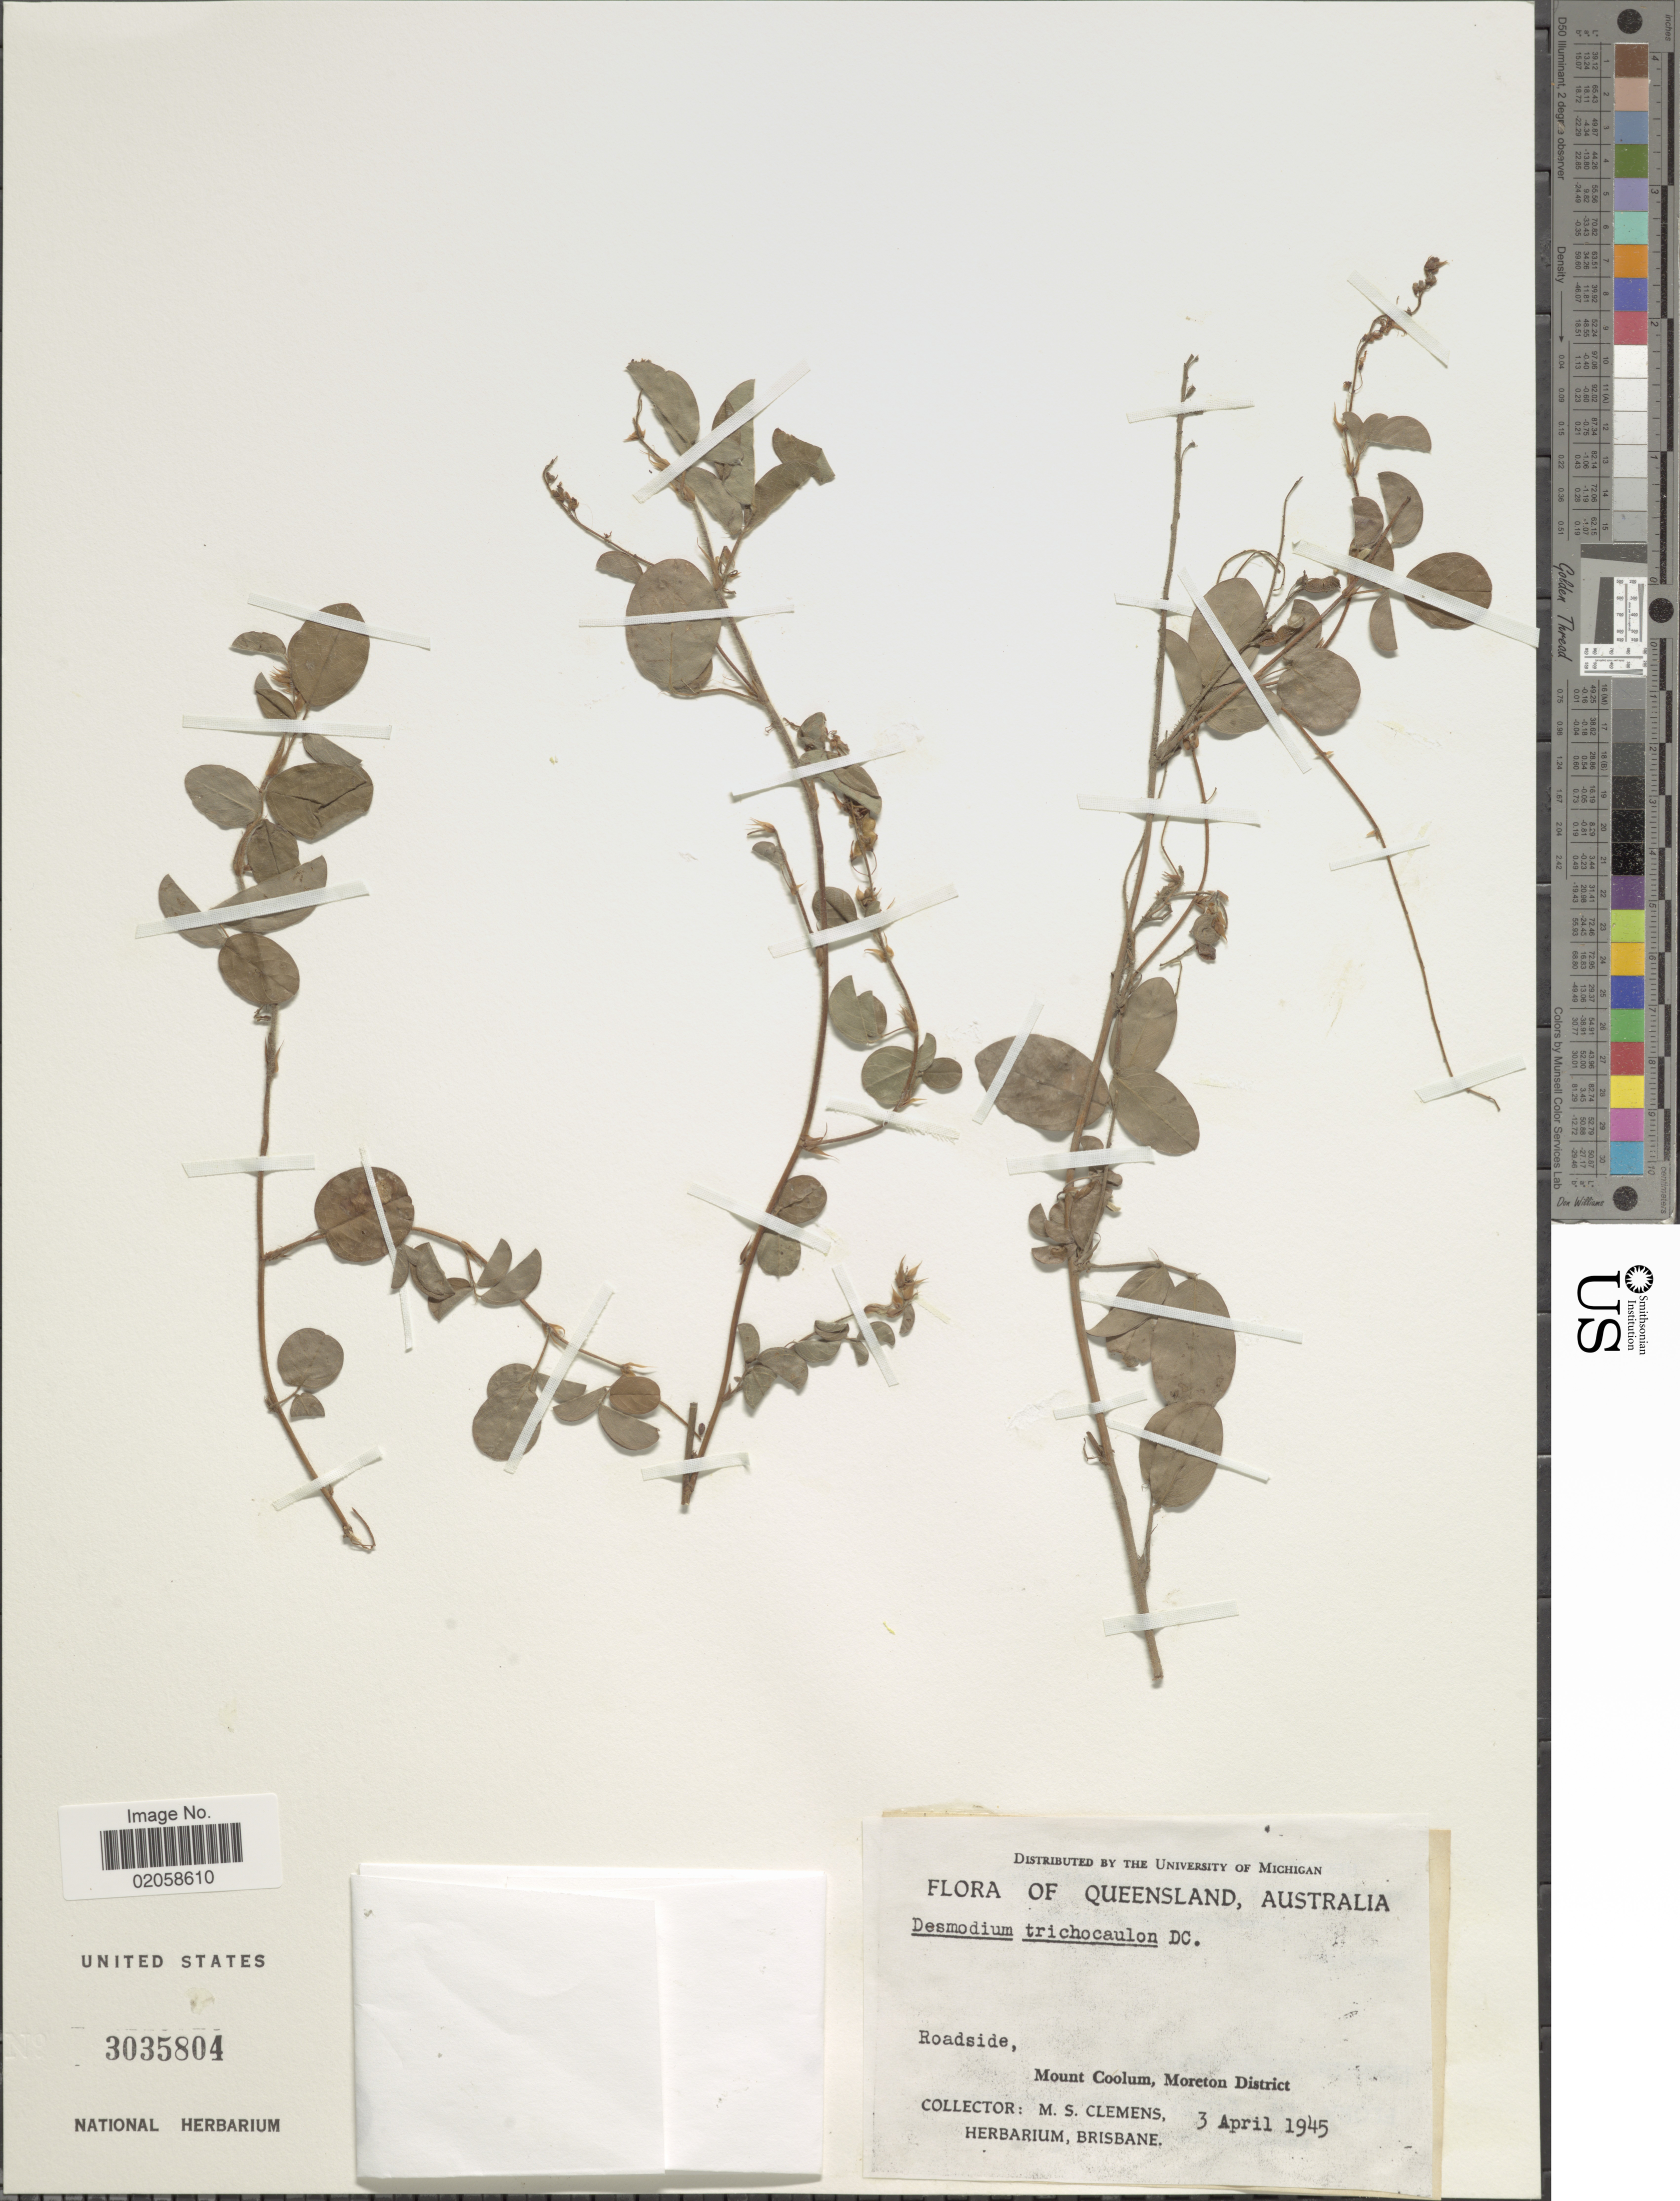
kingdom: Plantae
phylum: Tracheophyta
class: Magnoliopsida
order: Fabales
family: Fabaceae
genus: Grona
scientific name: Grona heterocarpos subsp. heterocarpos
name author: (L.) H. Ohashi & K. Ohashi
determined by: Strong, Mark T., (BOT), Smithsonian Institution - National Museum of Natural History (UNITED STATES)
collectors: M. S. Clemens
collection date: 1945-04-03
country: Australia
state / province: Queensland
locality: Roadside, Mount Coolum, Moreton District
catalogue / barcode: US 3035804